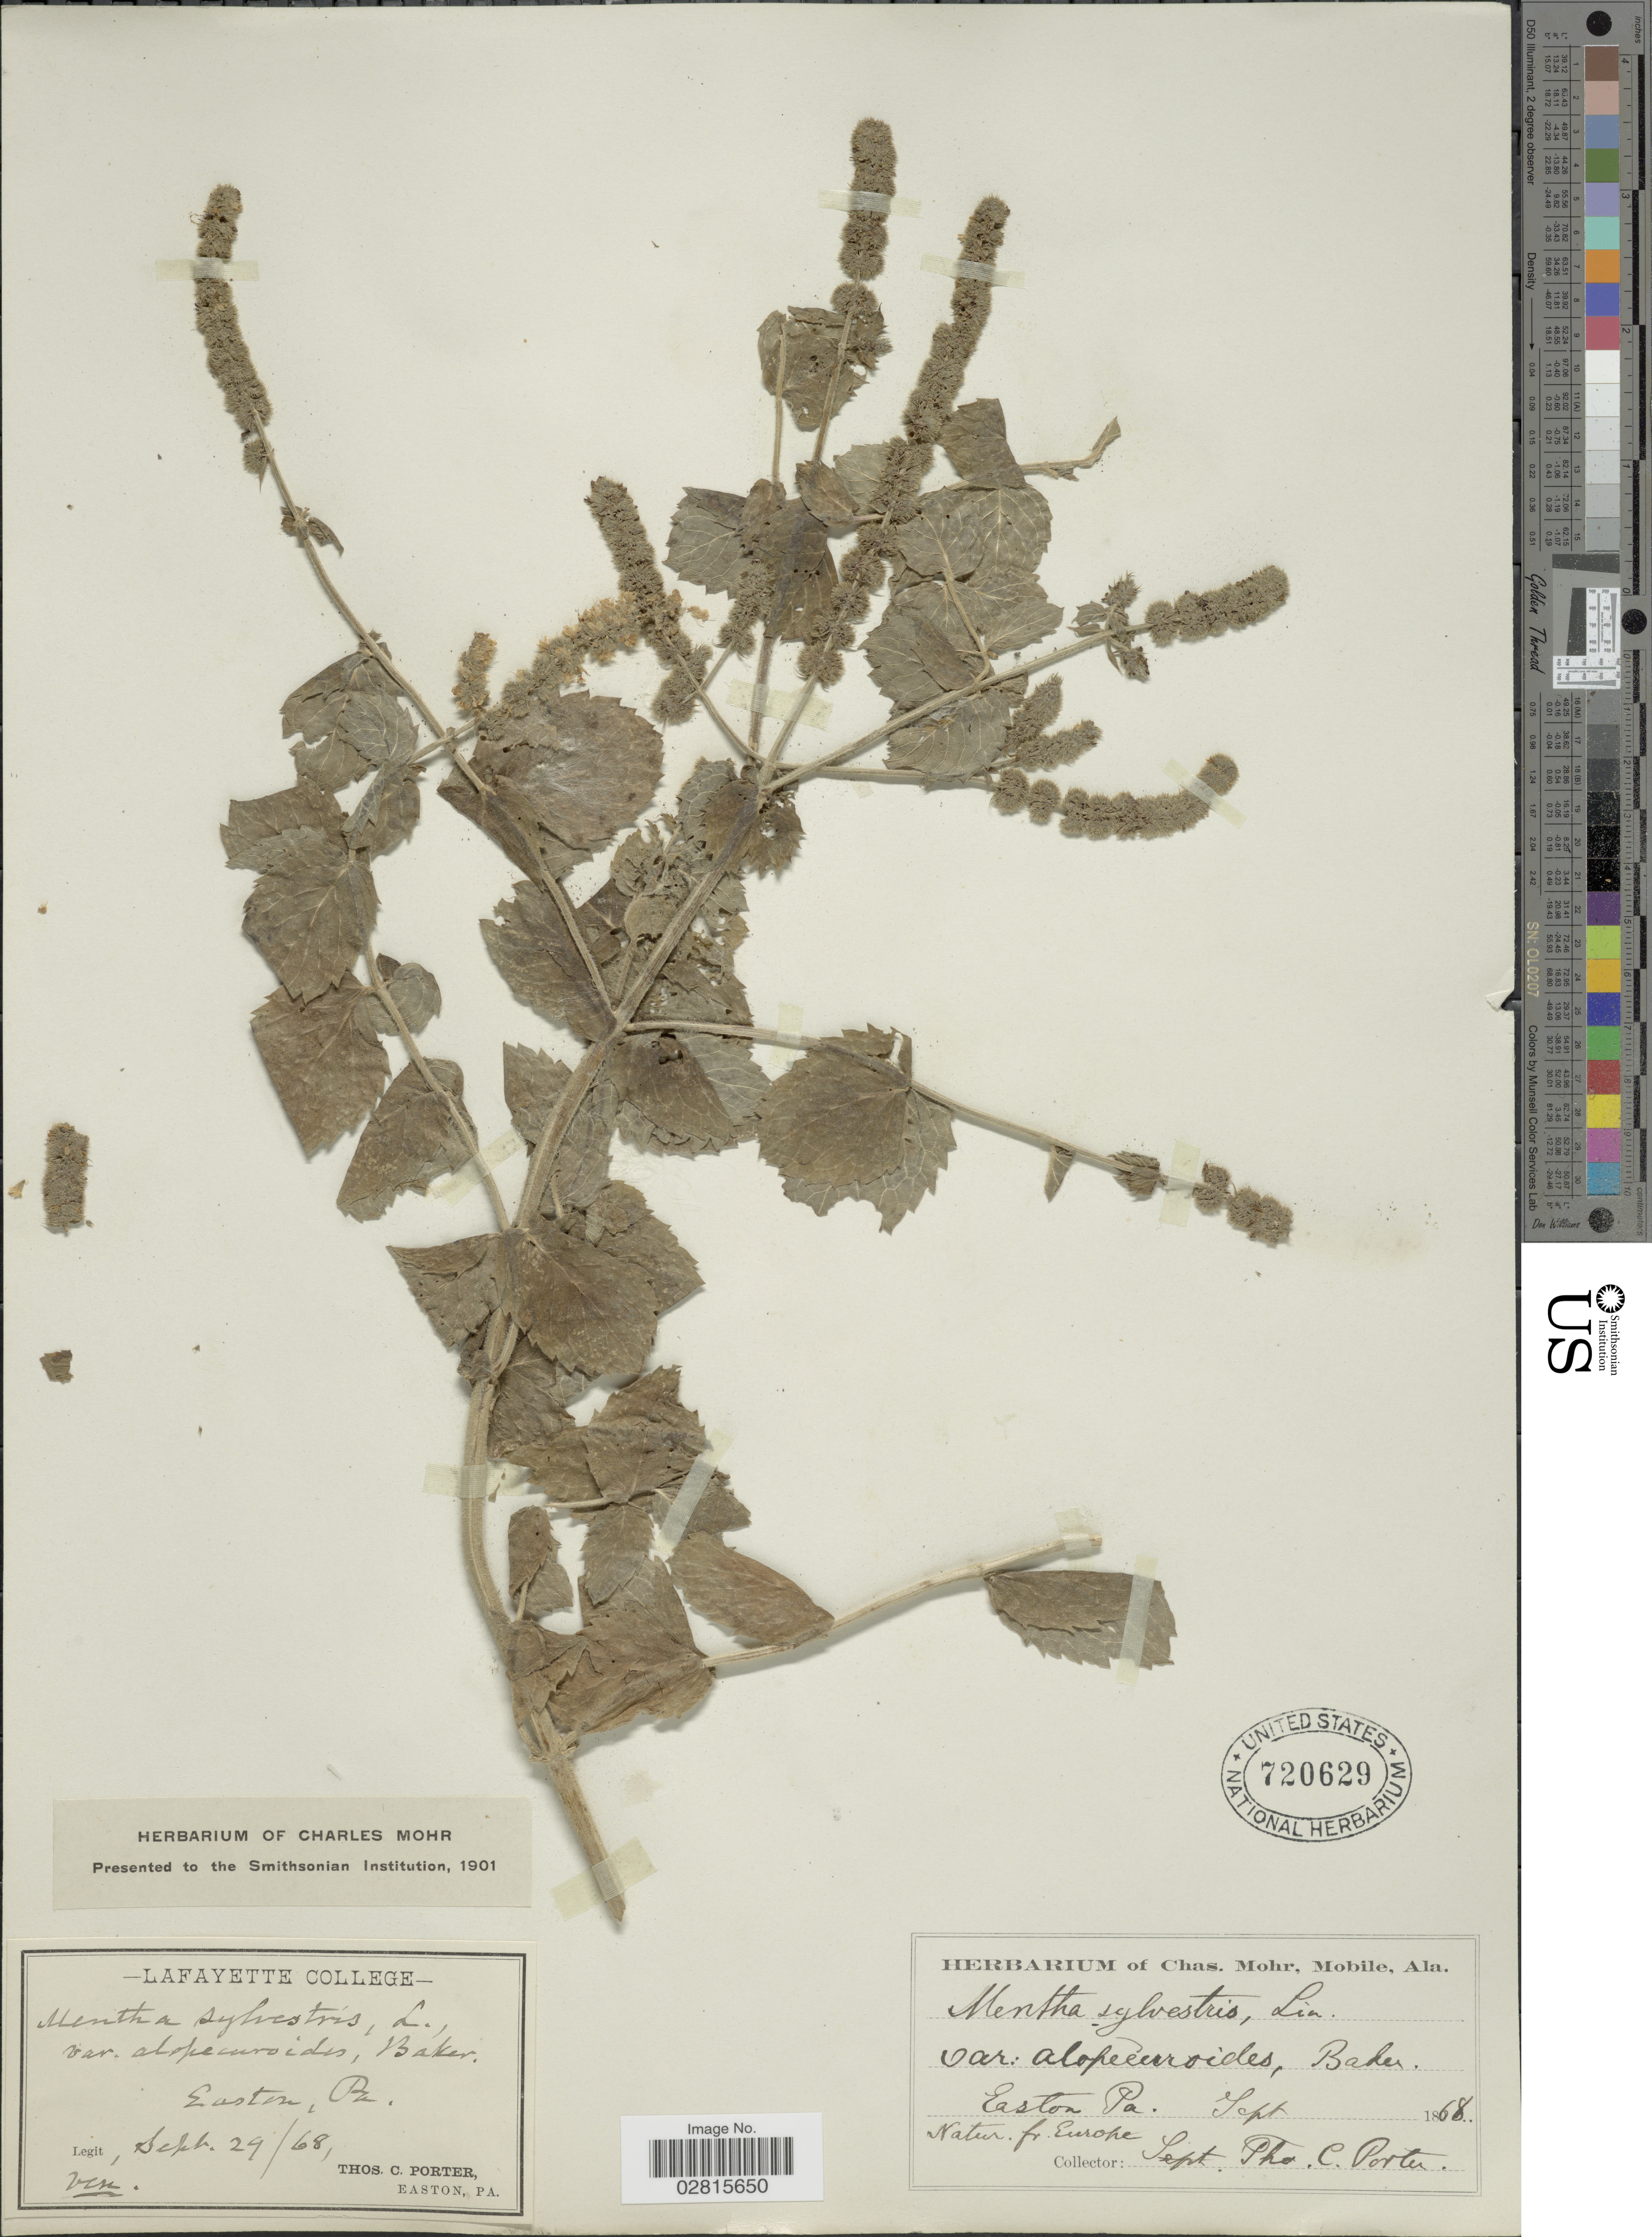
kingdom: Plantae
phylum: Tracheophyta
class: Magnoliopsida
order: Lamiales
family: Lamiaceae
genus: Mentha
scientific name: Mentha longifolia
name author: (L.) L.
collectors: T. Porter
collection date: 1868-09-29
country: United States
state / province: Pennsylvania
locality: Easton, Pa.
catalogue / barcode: US 720629